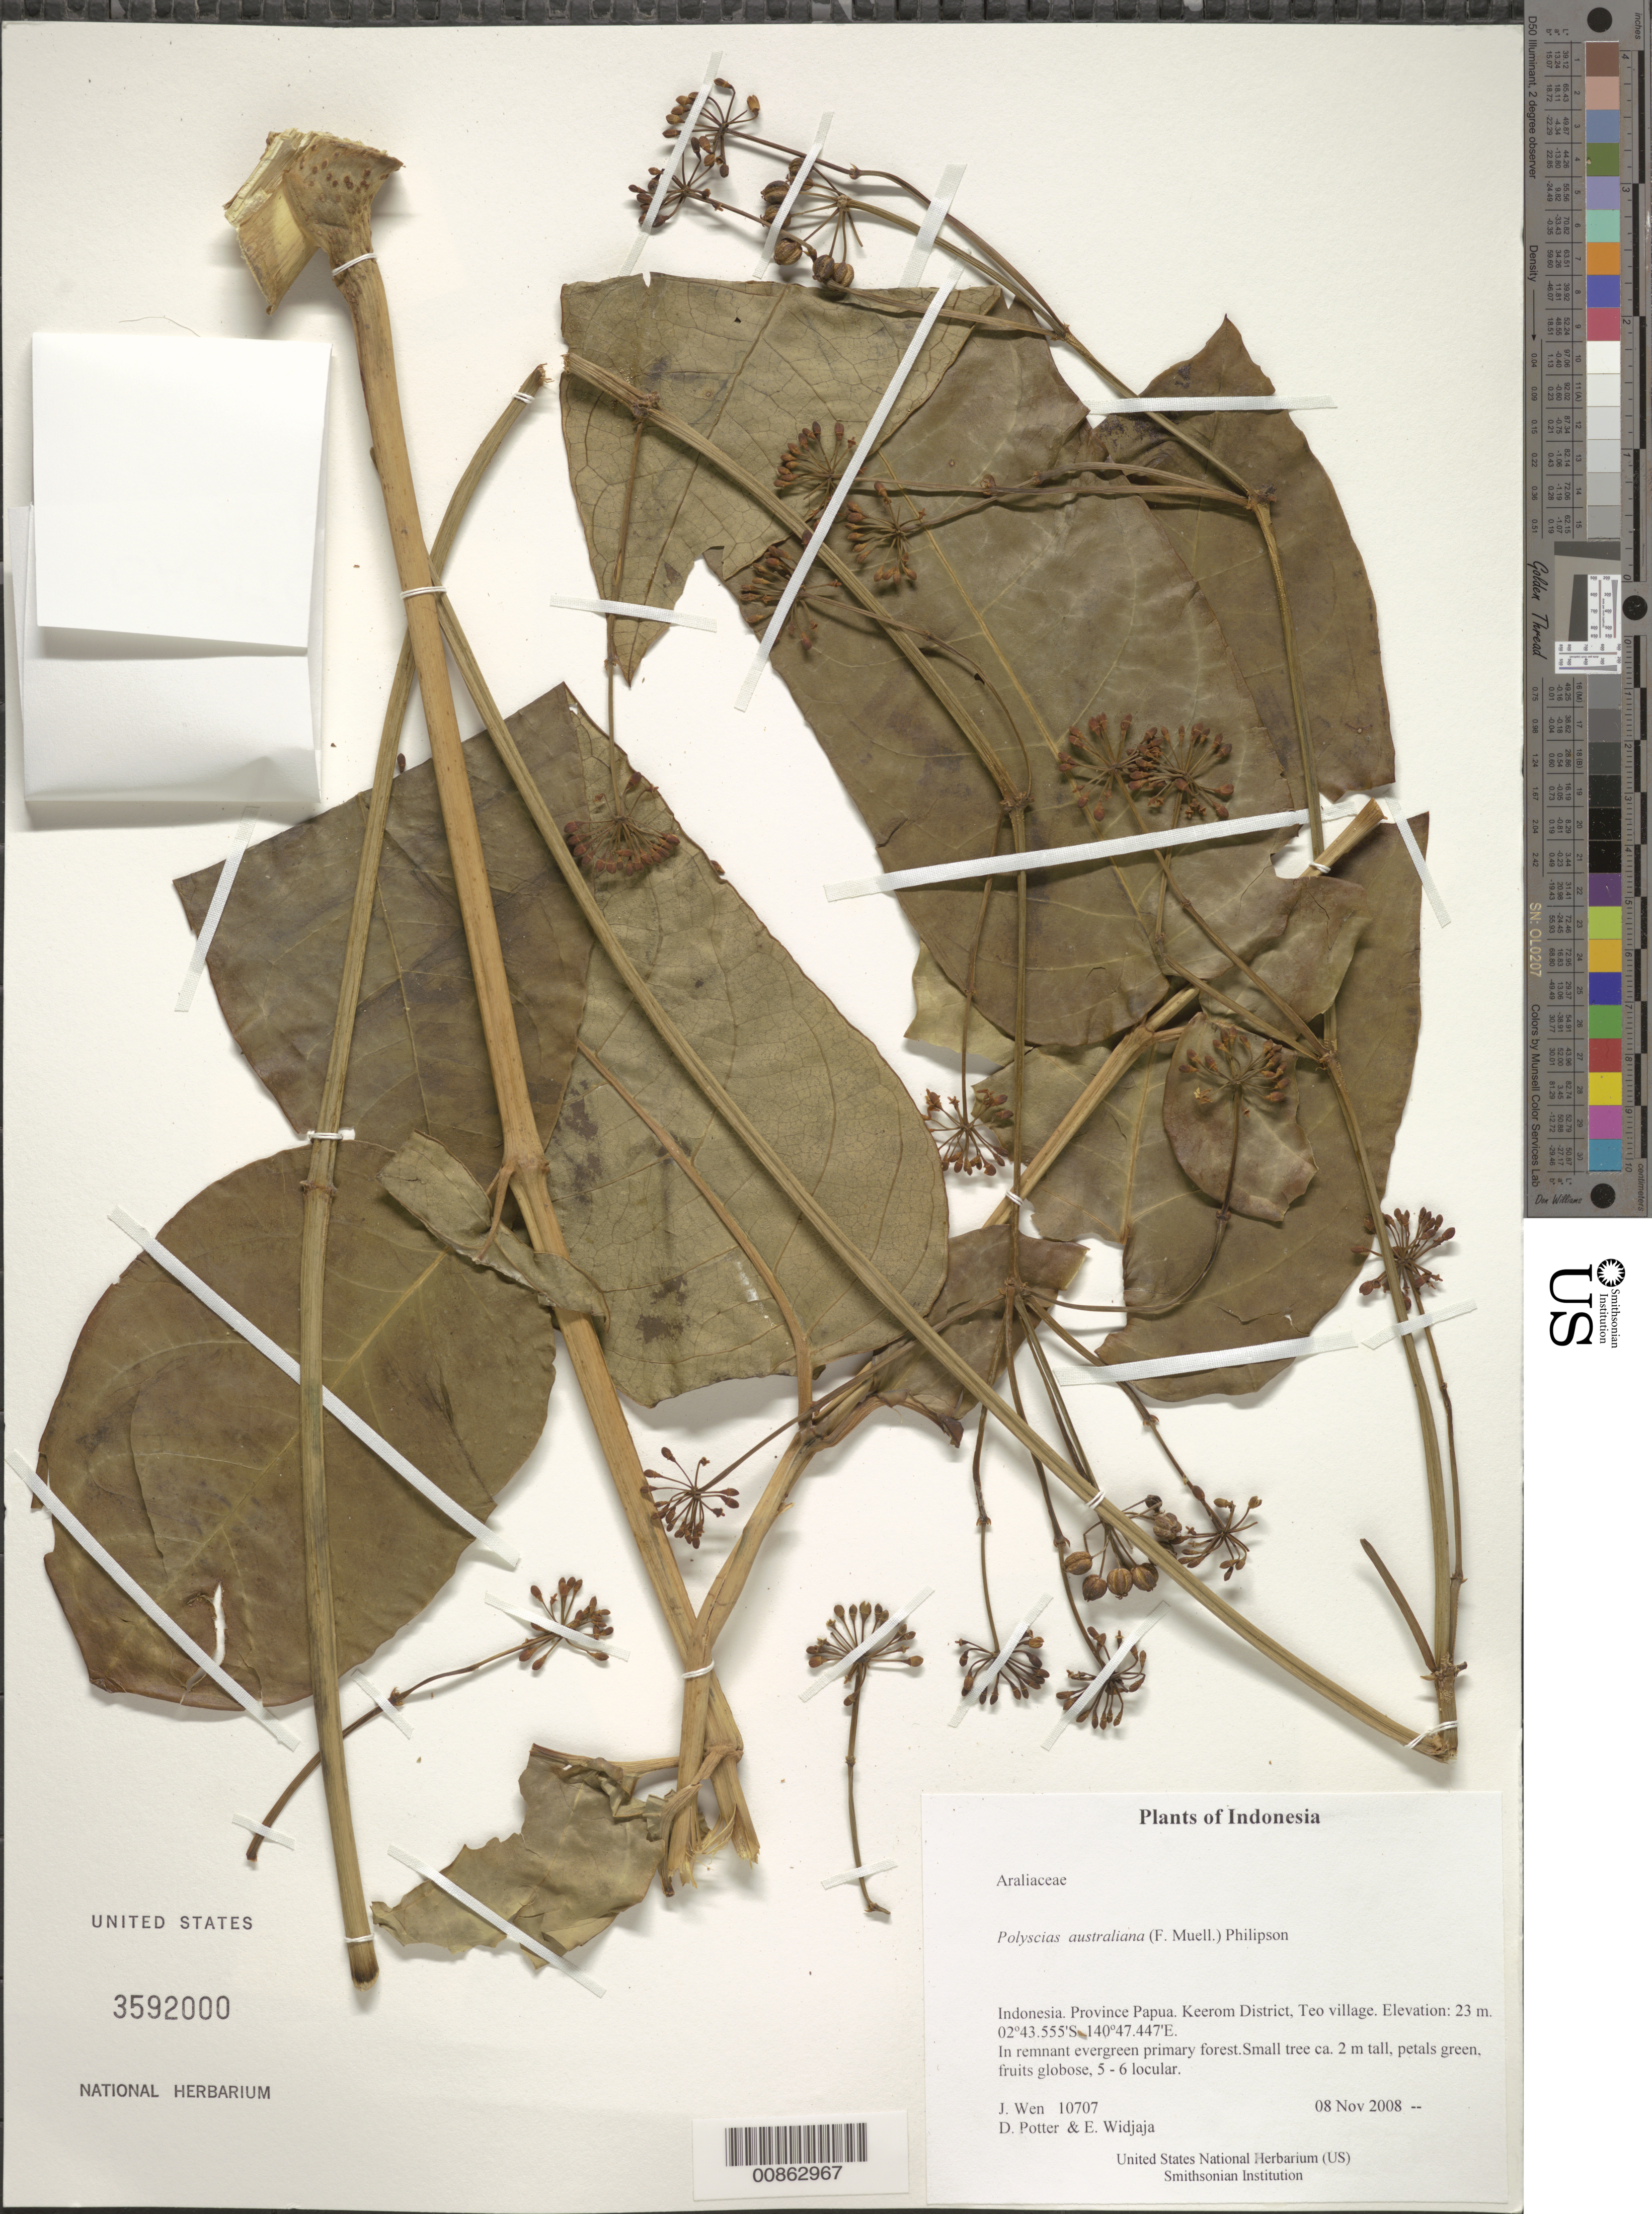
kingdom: Plantae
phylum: Tracheophyta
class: Magnoliopsida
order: Apiales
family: Araliaceae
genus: Polyscias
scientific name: Polyscias australiana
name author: (F. Muell.) Philipson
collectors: J. Wen, D. Potter & E. A. Widjaja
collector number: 10707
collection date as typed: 08 Nov 2008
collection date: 2008-11-08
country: Indonesia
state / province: Papua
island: New Guinea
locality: Keerom District, Teo village. Irian Barat.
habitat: In remnant evergreen primary forest.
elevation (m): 23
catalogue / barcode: US 3592000